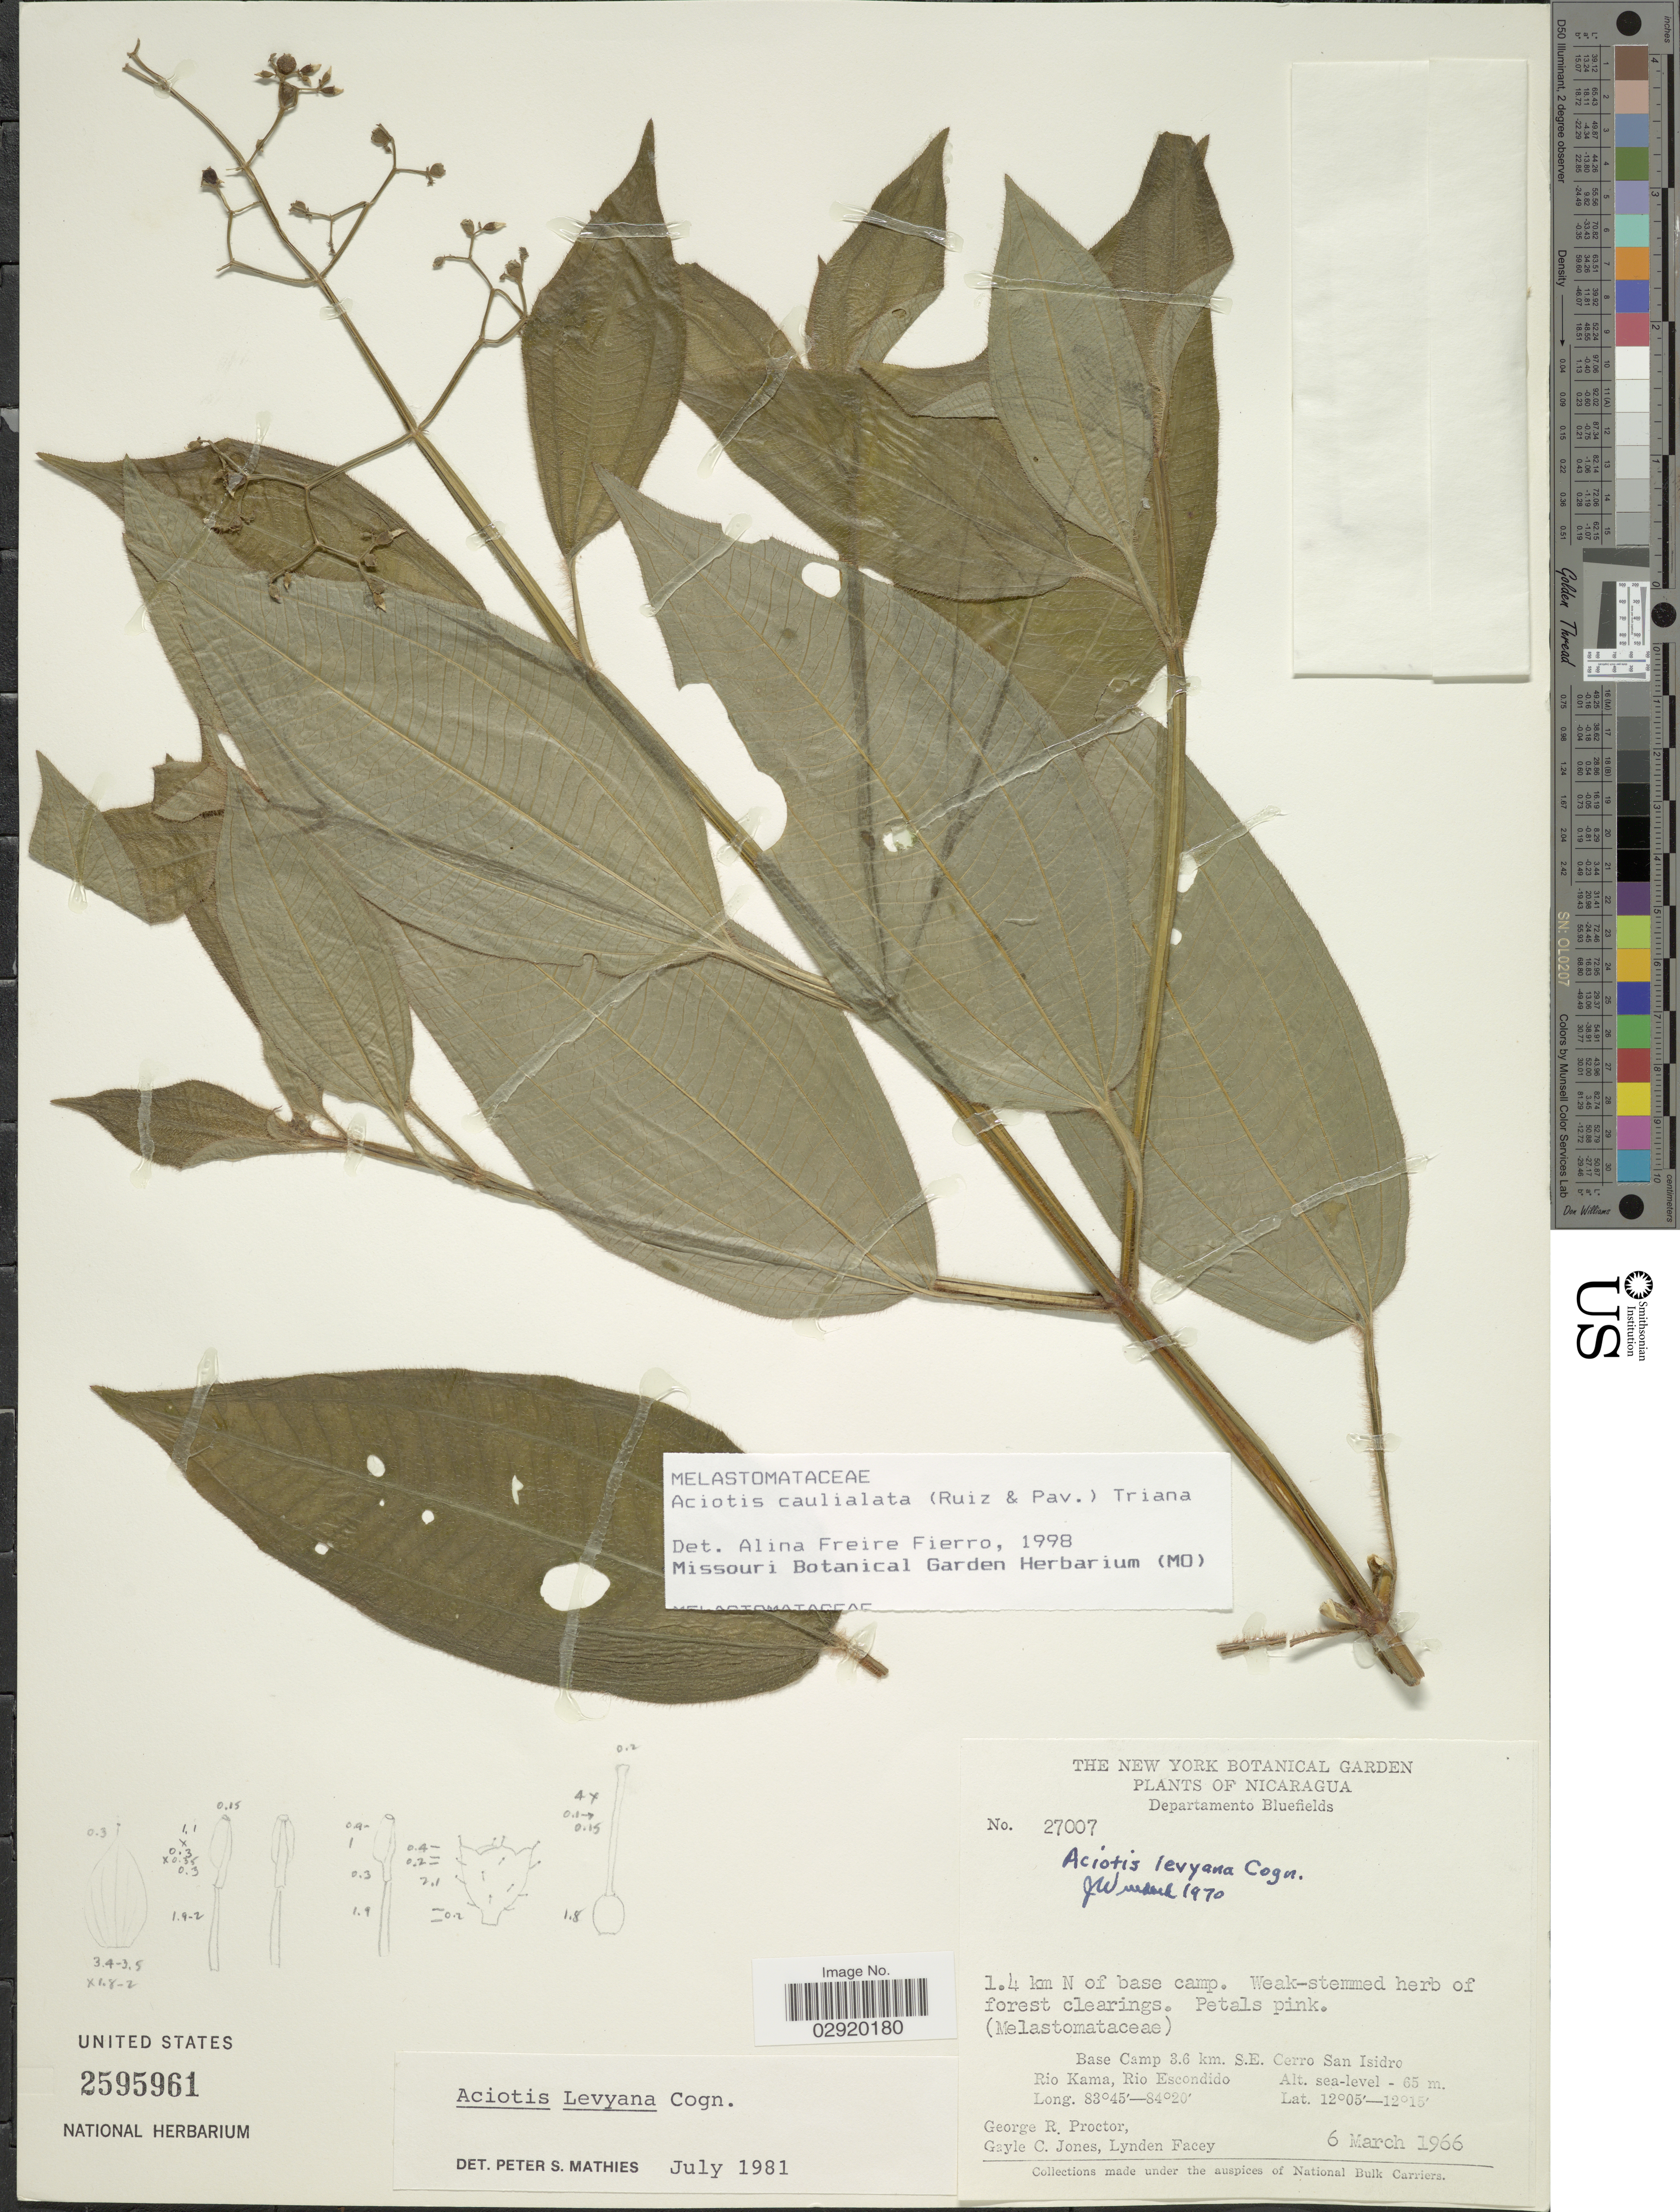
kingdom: Plantae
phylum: Tracheophyta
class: Magnoliopsida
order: Myrtales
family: Melastomataceae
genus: Aciotis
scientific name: Aciotis rubricaulis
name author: (Mart. ex DC.) Triana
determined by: Nunes da Silva, Diego, (RB), Jardim Botanico do Rio de Janeiro - Herbario (BRAZIL)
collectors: G. Proctor, G. C. Jones & L. Facey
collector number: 27007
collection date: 1966-03-06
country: Nicaragua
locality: Departamento Bluefields. 1.4 km N of base camp. Base Camp 3.6 km. S.E. Cerro Isidro Rio Kama, Rio Escondido.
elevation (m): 65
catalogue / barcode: US 2595961